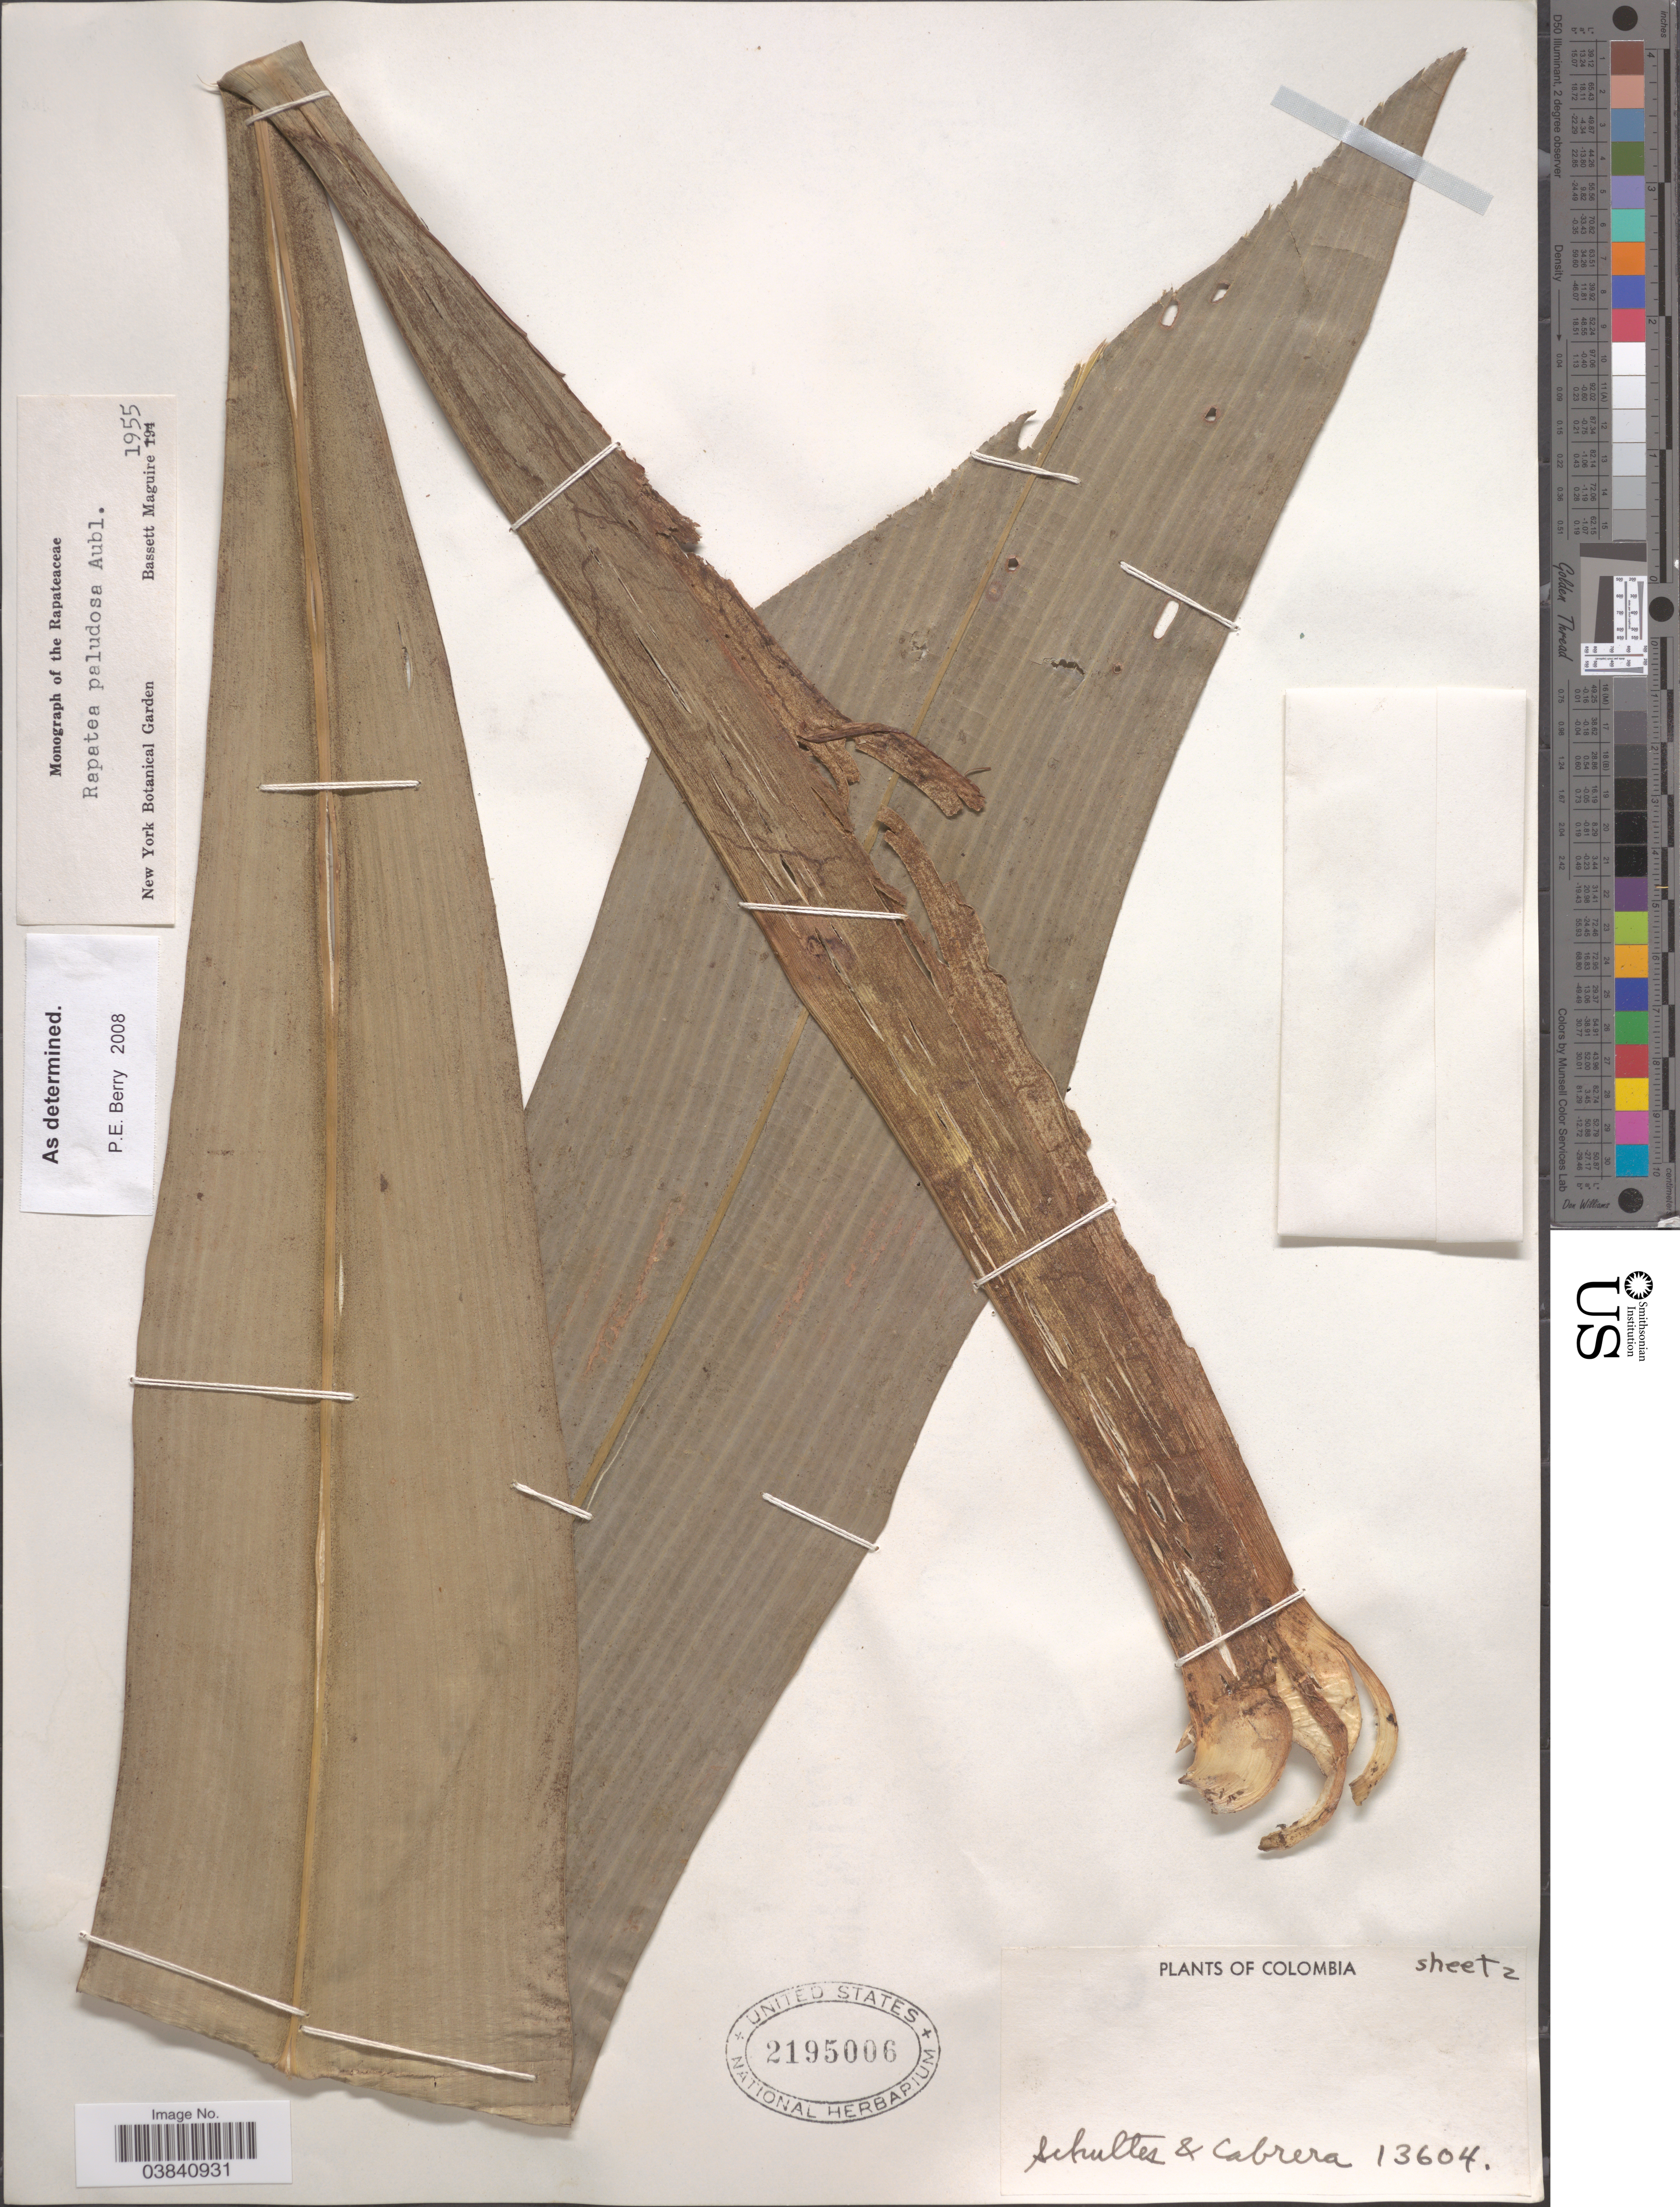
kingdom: Plantae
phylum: Tracheophyta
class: Liliopsida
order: Poales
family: Rapateaceae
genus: Rapatea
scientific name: Rapatea paludosa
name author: Aubl.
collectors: -- Schultes & Cabrera, --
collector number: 13604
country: Colombia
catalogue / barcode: US 2195006